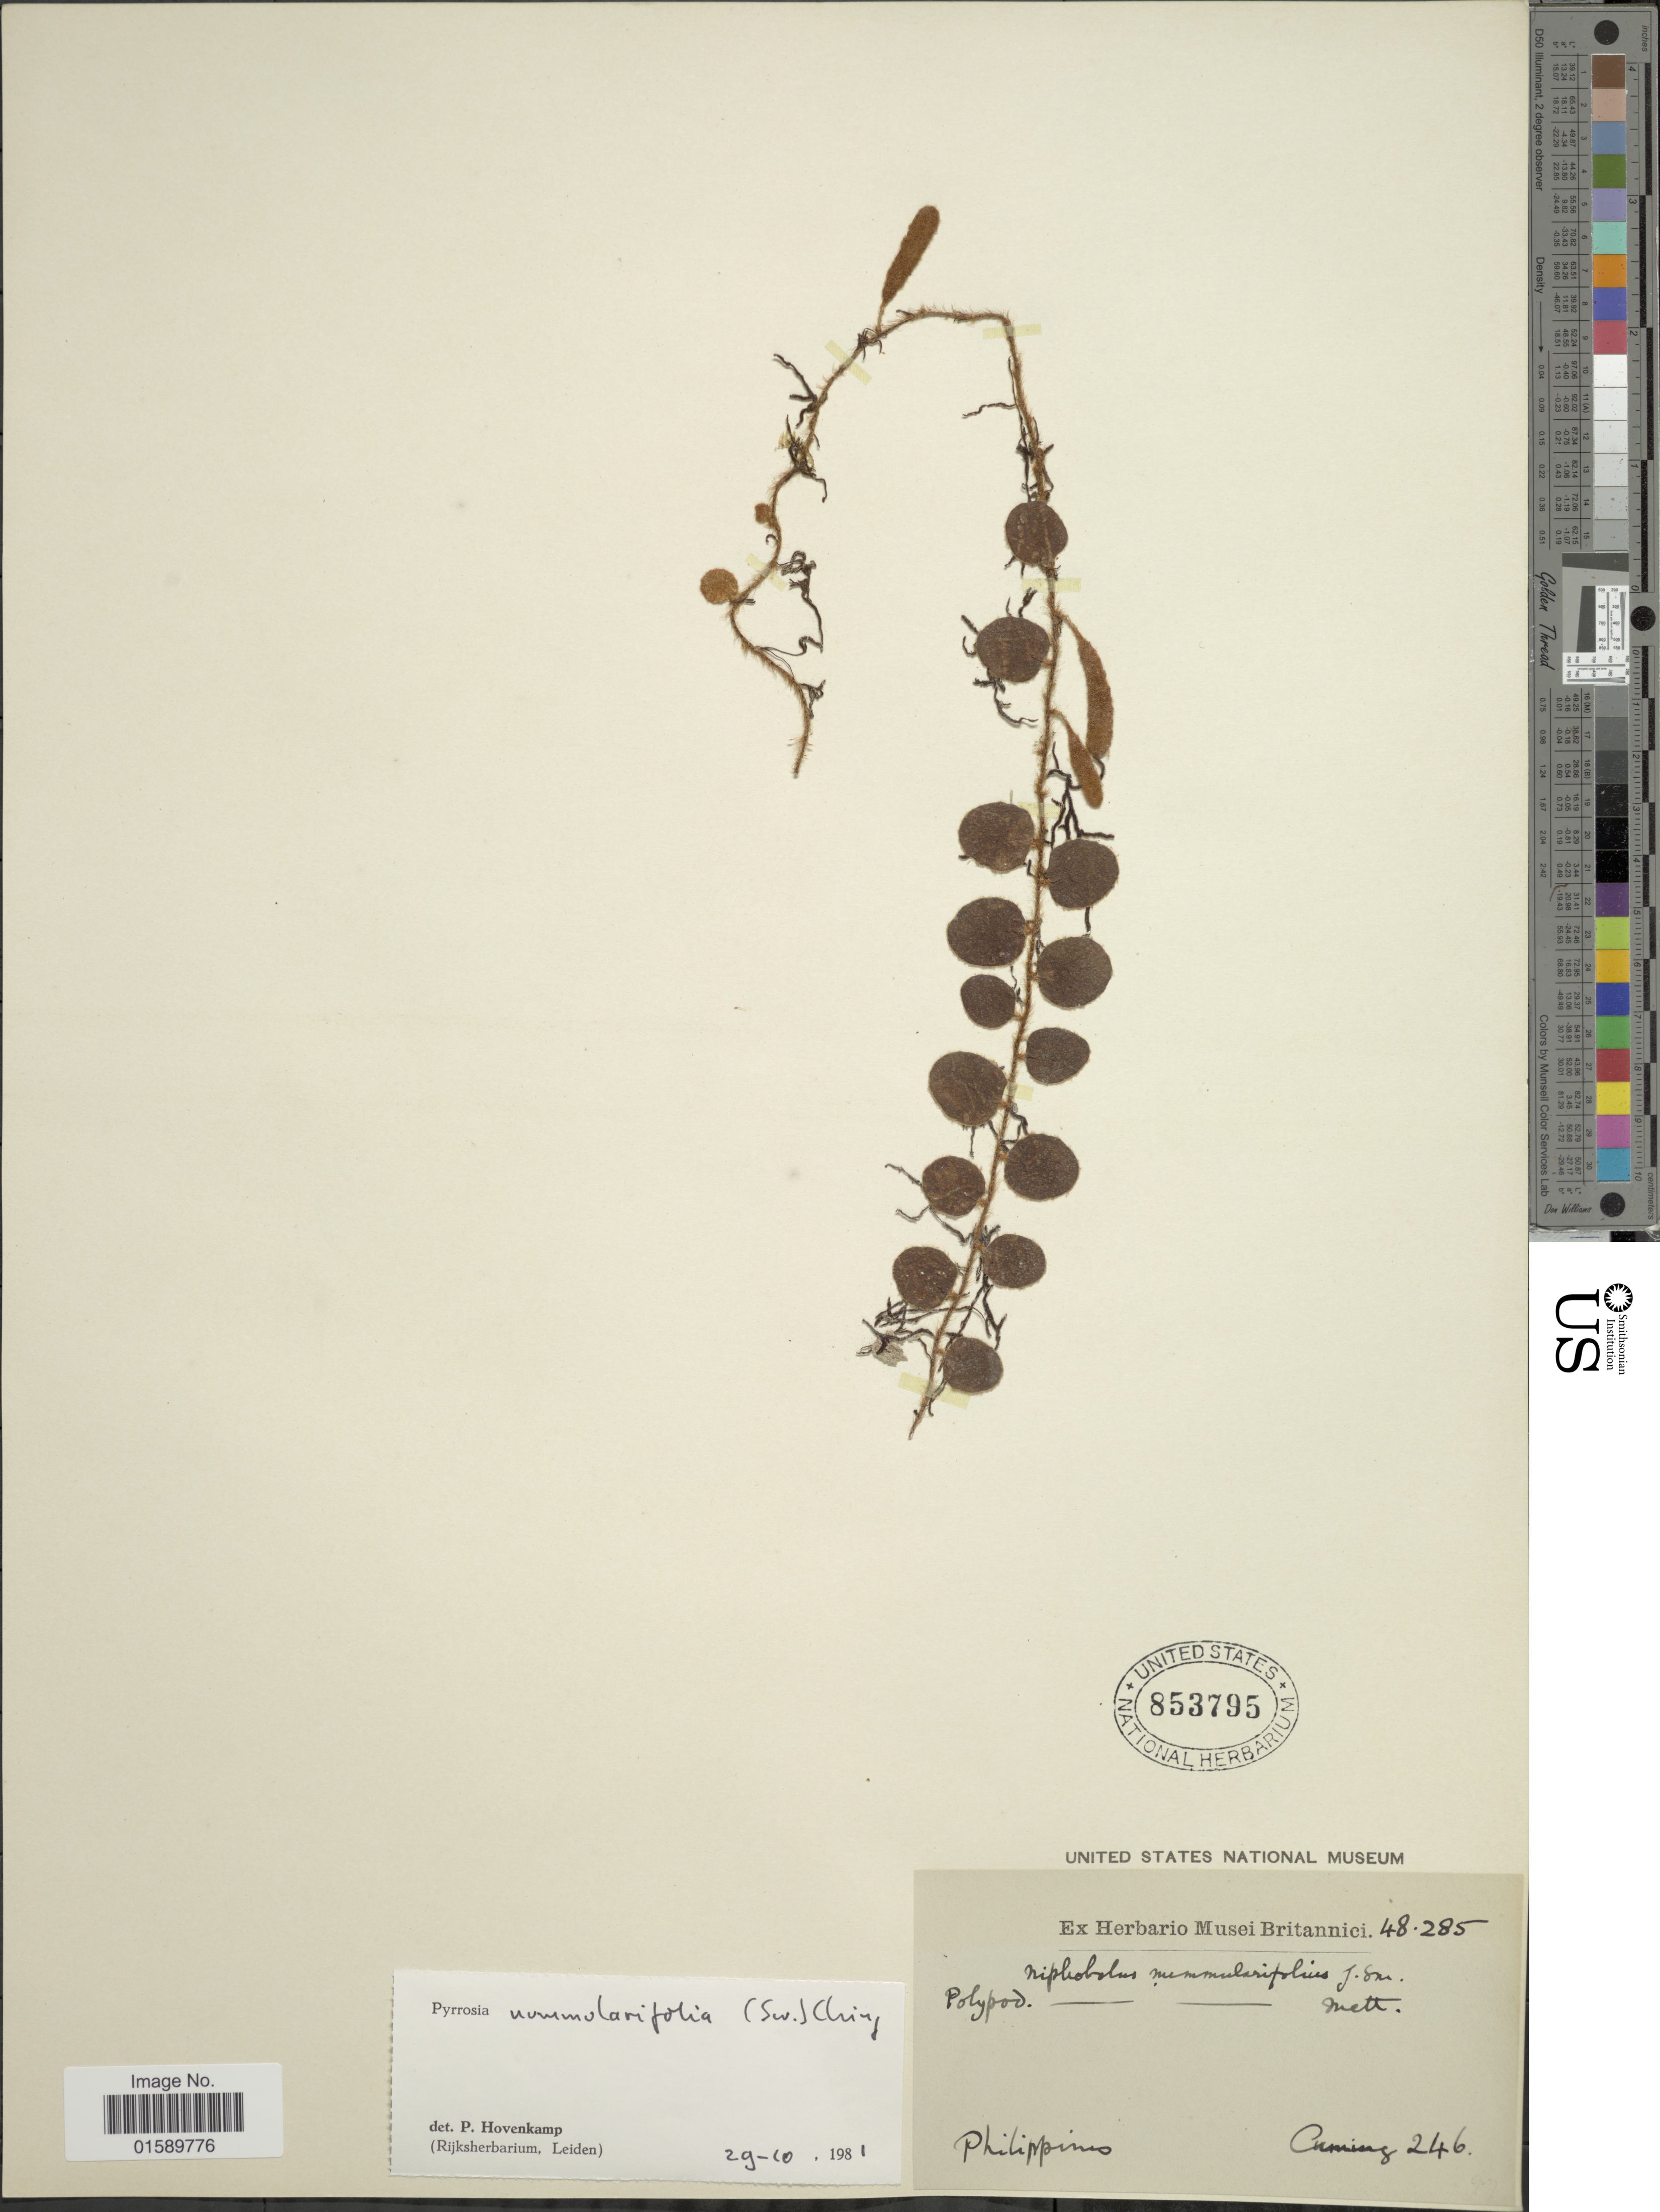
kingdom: Plantae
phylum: Tracheophyta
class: Polypodiopsida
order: Polypodiales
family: Polypodiaceae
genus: Pyrrosia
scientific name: Pyrrosia nummularifolia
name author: (Sw.) Ching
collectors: -. Cuming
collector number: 246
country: Philippines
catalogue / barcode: US 853795